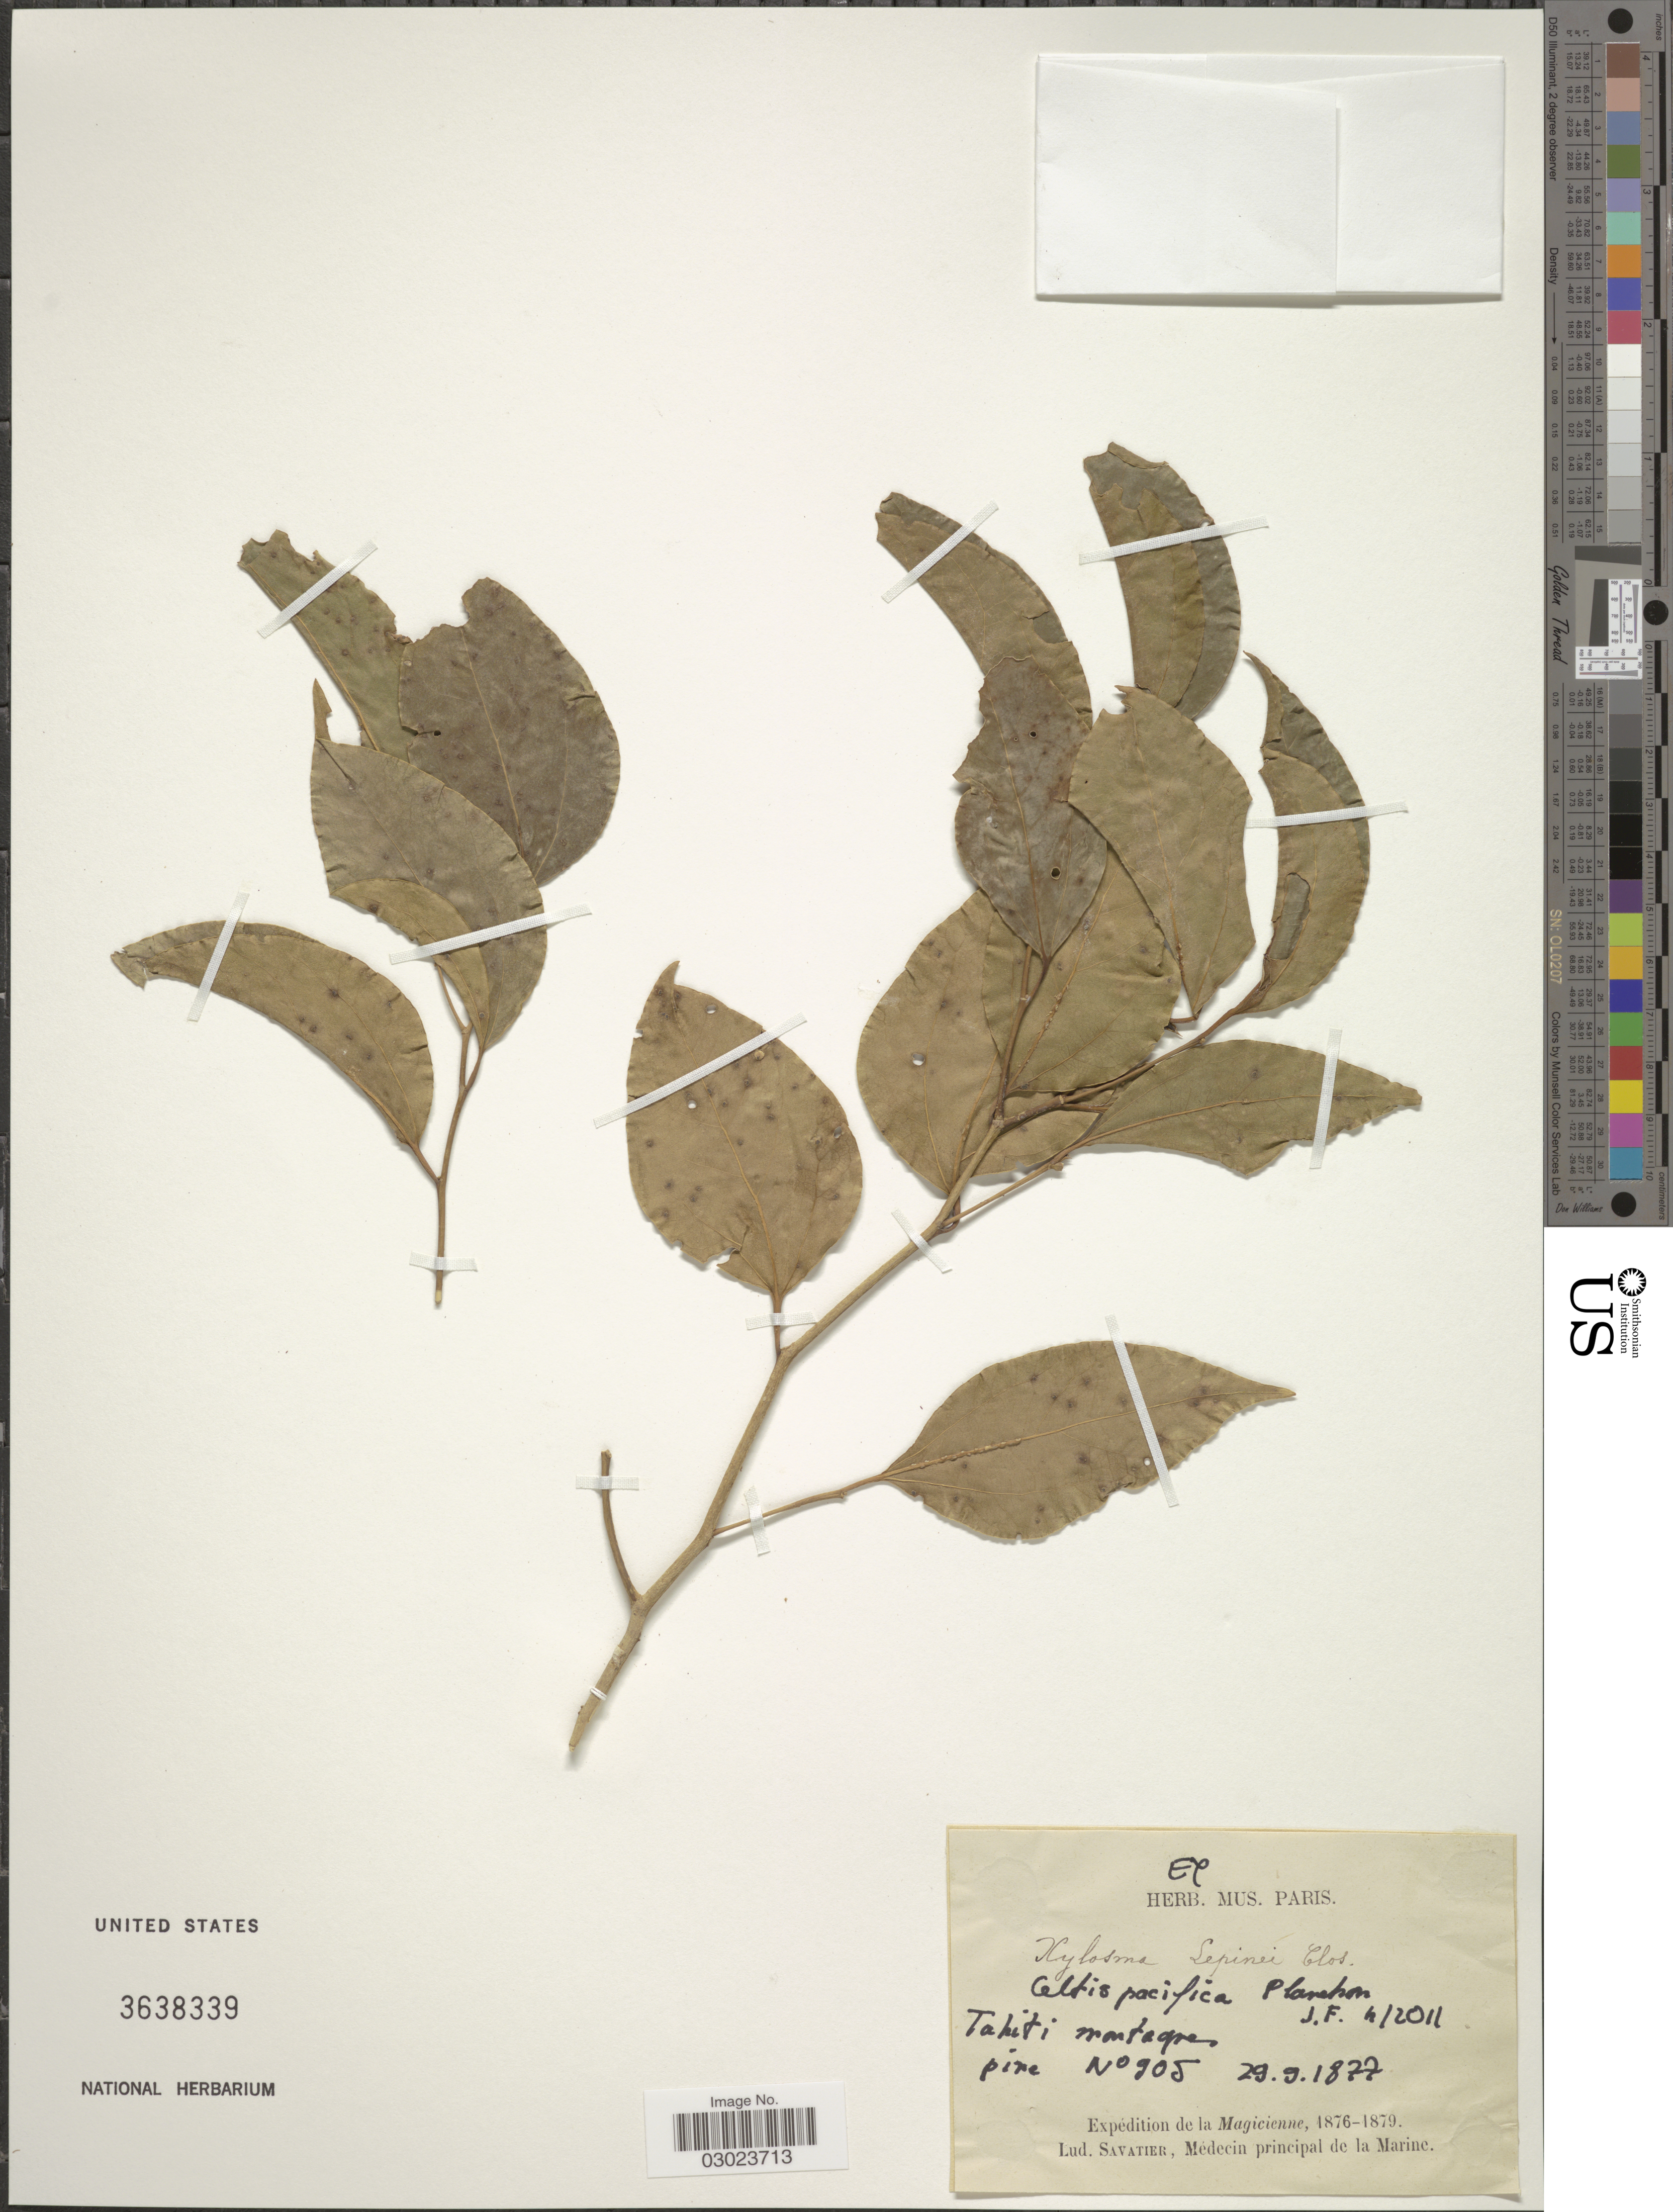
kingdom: Plantae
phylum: Tracheophyta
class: Magnoliopsida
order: Malpighiales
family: Salicaceae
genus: Xylosma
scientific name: Xylosma lepinei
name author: Clos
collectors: L. Savatier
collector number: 905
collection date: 1877-09-29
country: French Polynesia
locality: Tahiti montagnes pine, de la Magicienne [unsure placement].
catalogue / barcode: US 3638339